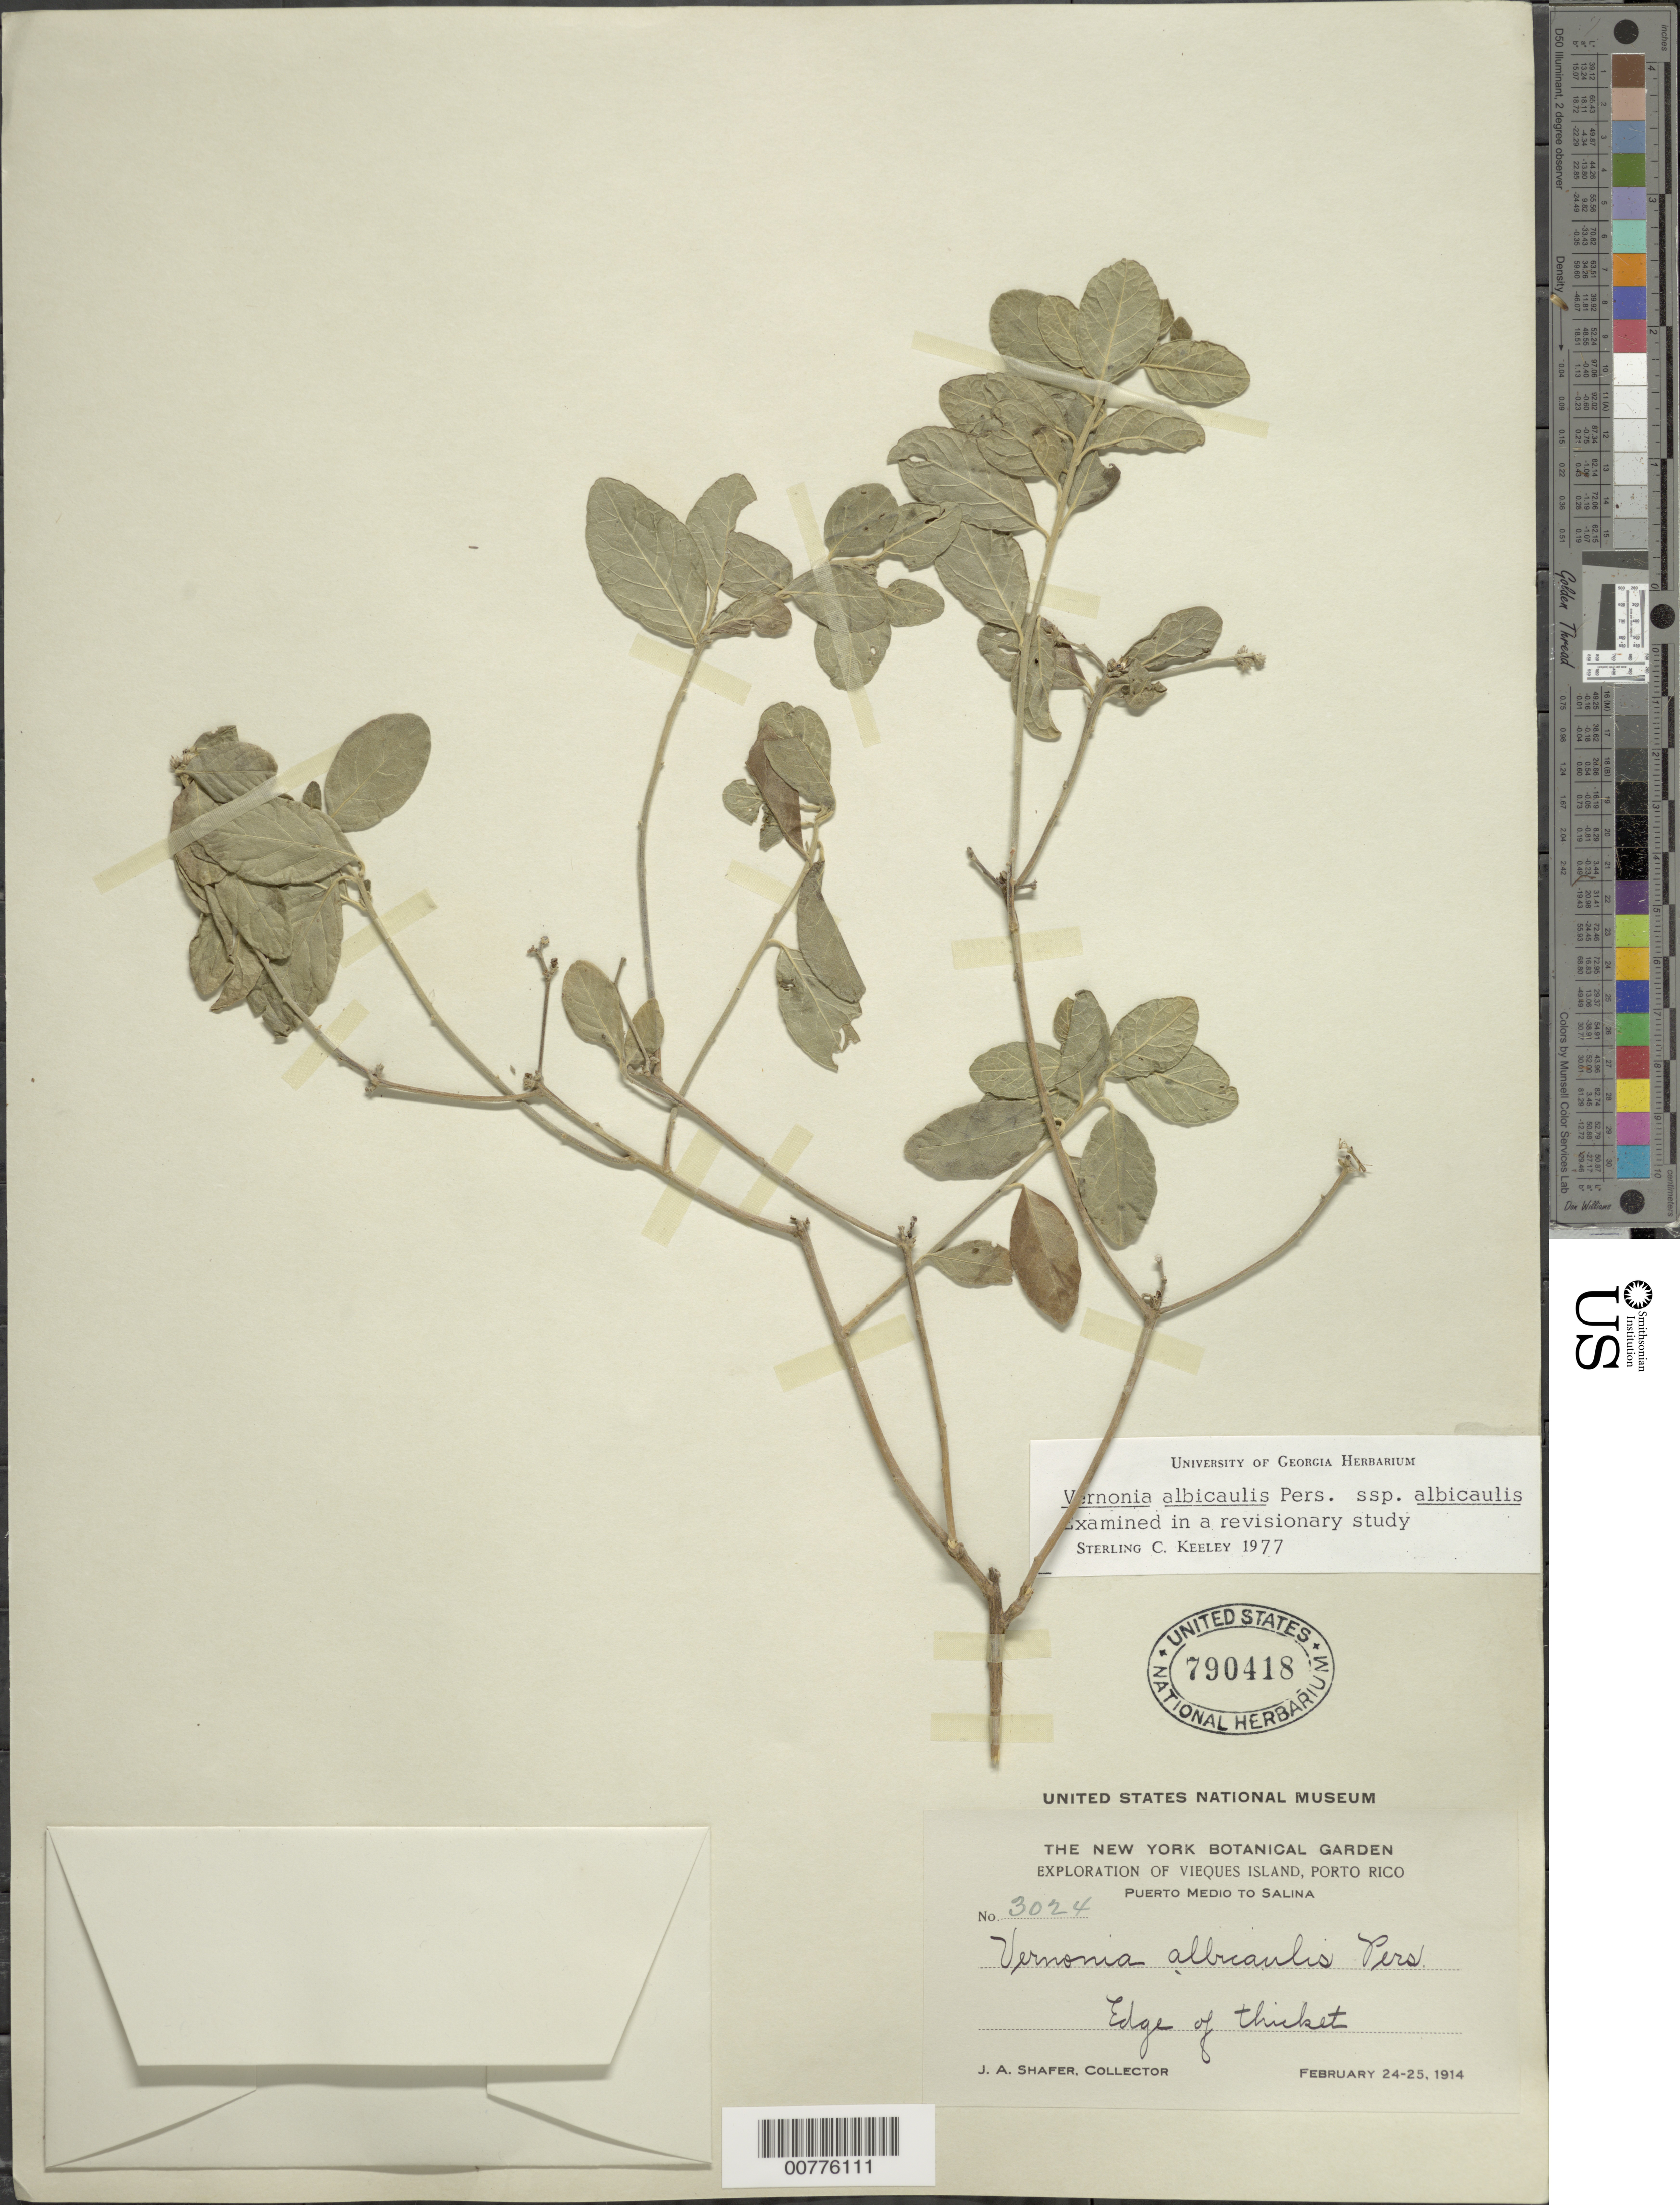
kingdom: Plantae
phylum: Tracheophyta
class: Magnoliopsida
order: Asterales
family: Asteraceae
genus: Lepidaploa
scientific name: Lepidaploa glabra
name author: (Willd.) H. Rob.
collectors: J. A. Shafer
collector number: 3024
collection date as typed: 24 Feb 1914 to 25 Feb 1914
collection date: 1914-02-24/1914-02-25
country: Puerto Rico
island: Vieques I.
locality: Puerto Medio to Salina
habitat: Edge of thicket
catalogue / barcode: US 790418